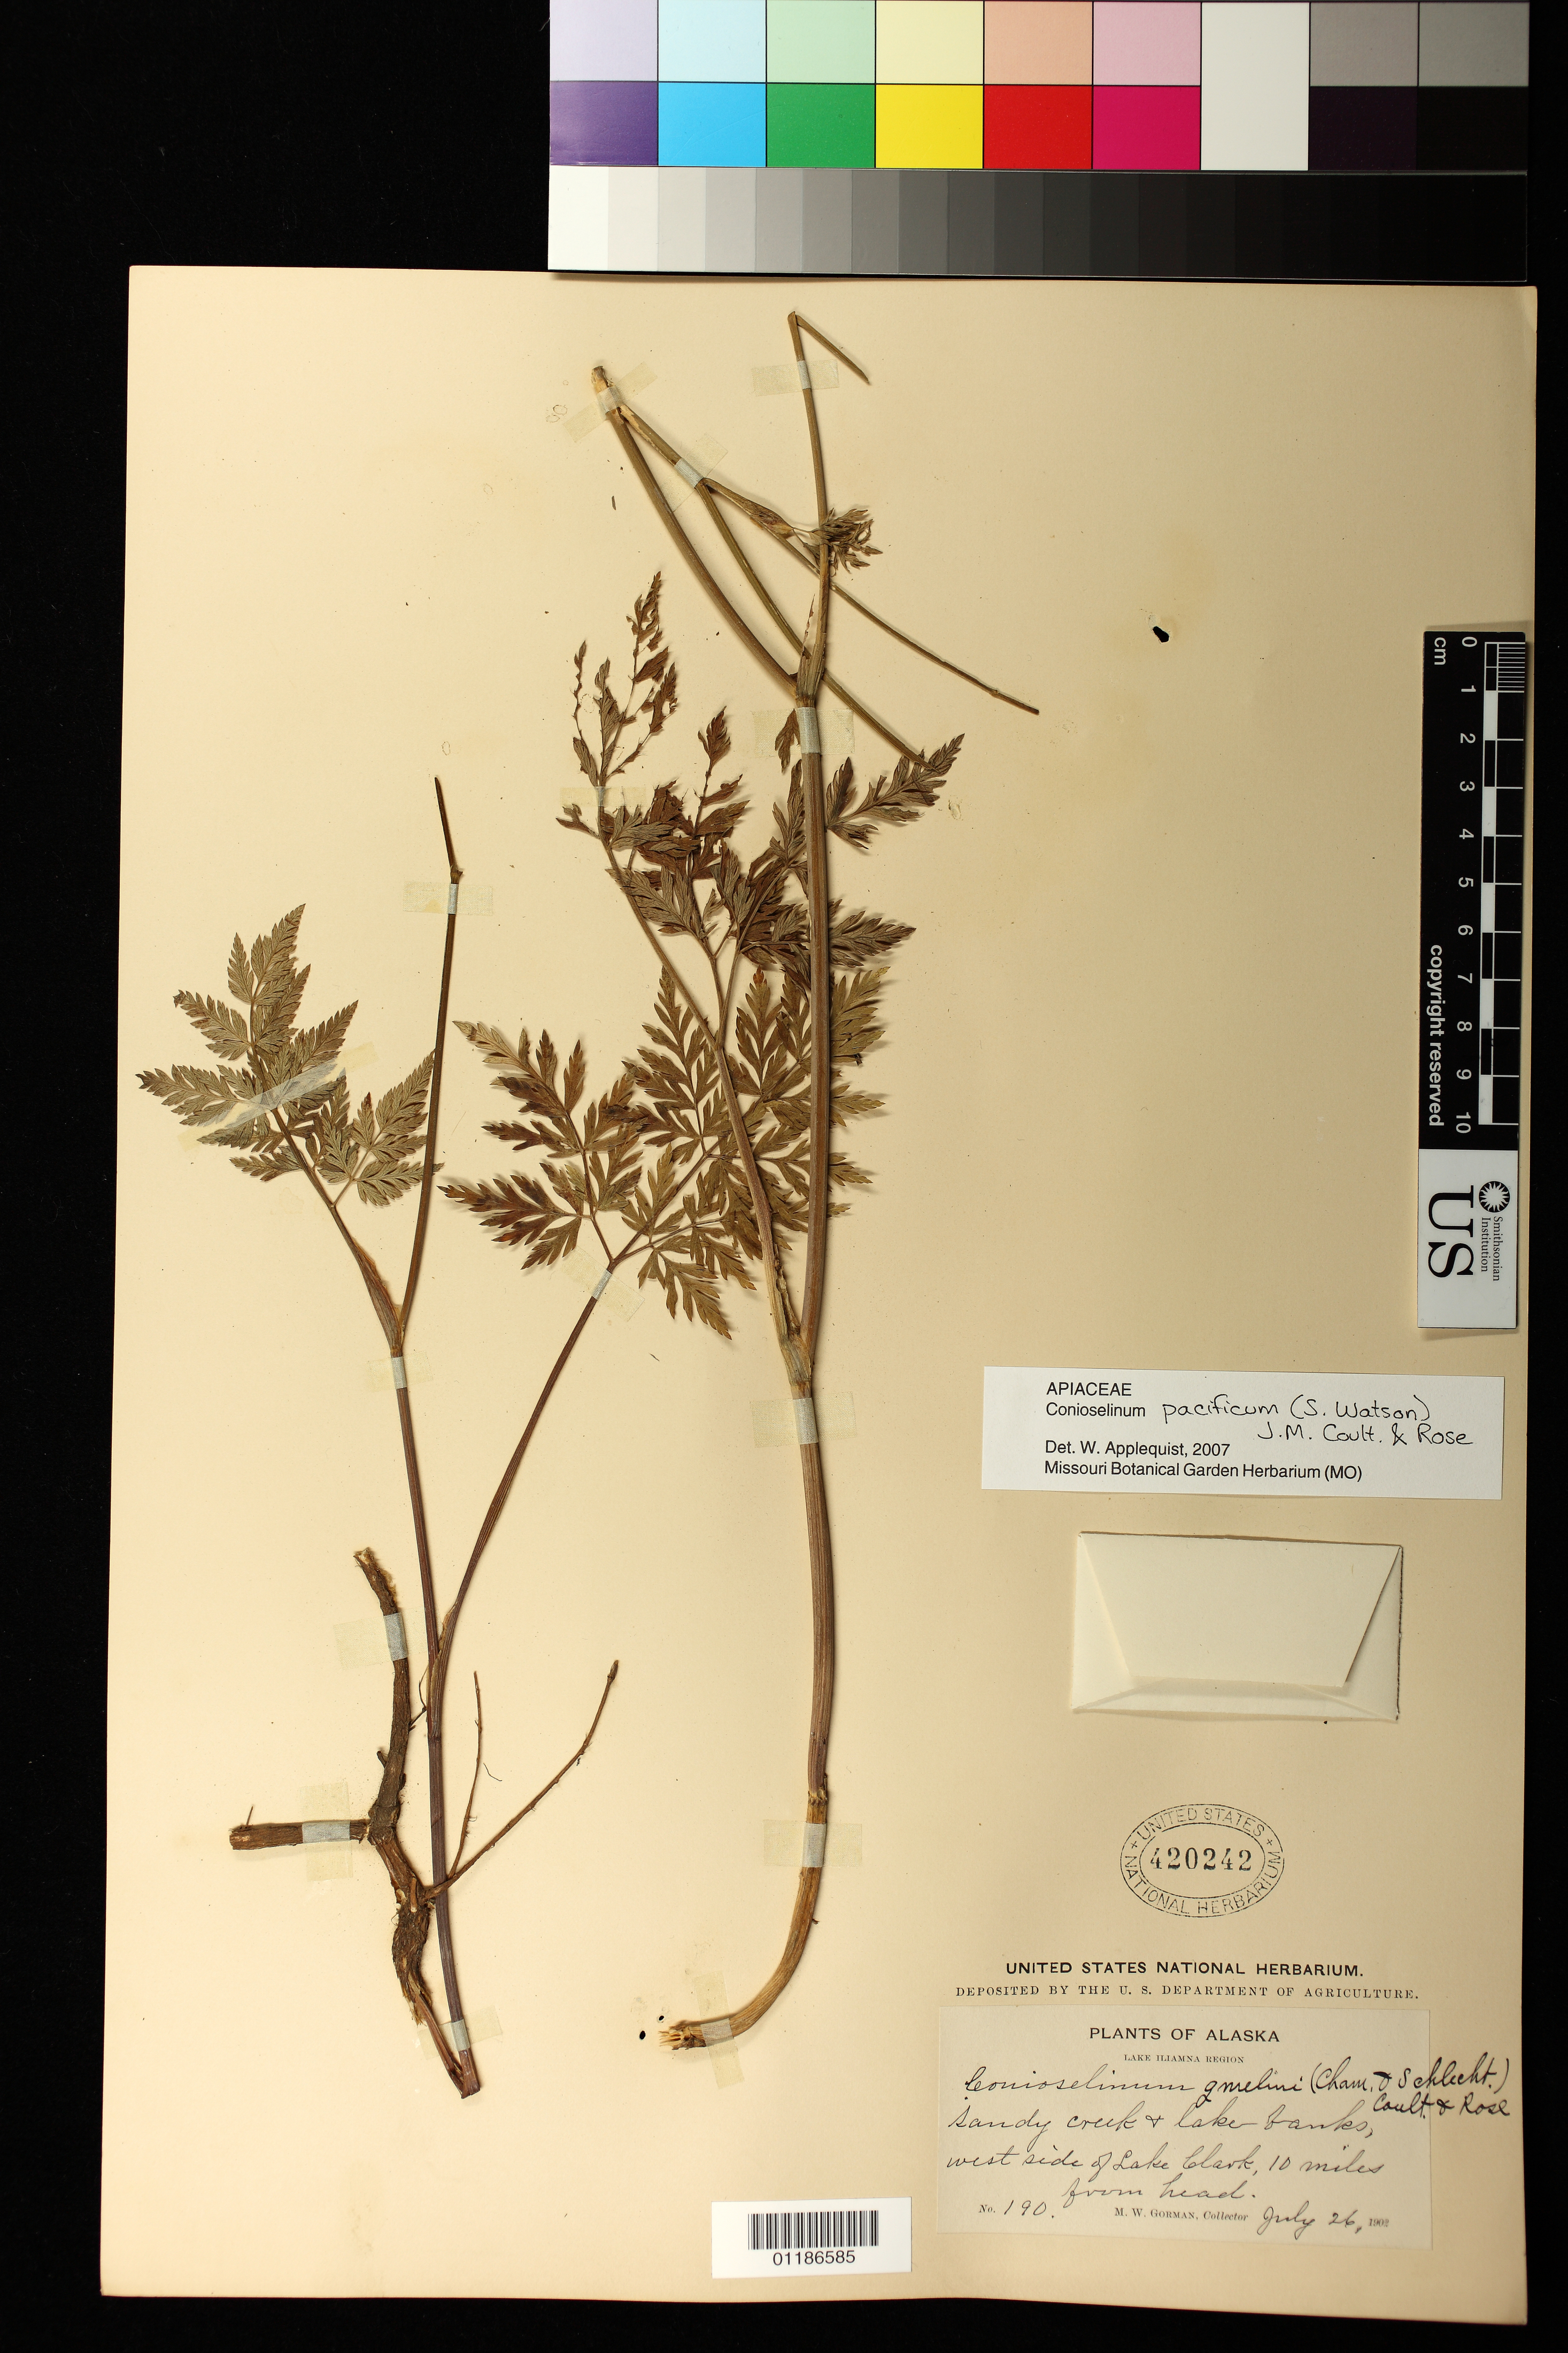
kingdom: Plantae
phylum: Tracheophyta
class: Magnoliopsida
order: Apiales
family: Apiaceae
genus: Conioselinum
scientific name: Conioselinum pacificum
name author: (S. Watson) J.M. Coult. & Rose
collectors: M. W. Gorman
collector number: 190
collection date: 1902-07-26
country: United States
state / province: Alaska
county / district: Lake and Peninsula Borough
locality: Sandy creek & lake banks, west side of Lake Clark, 10 miles from head.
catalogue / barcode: US 420242